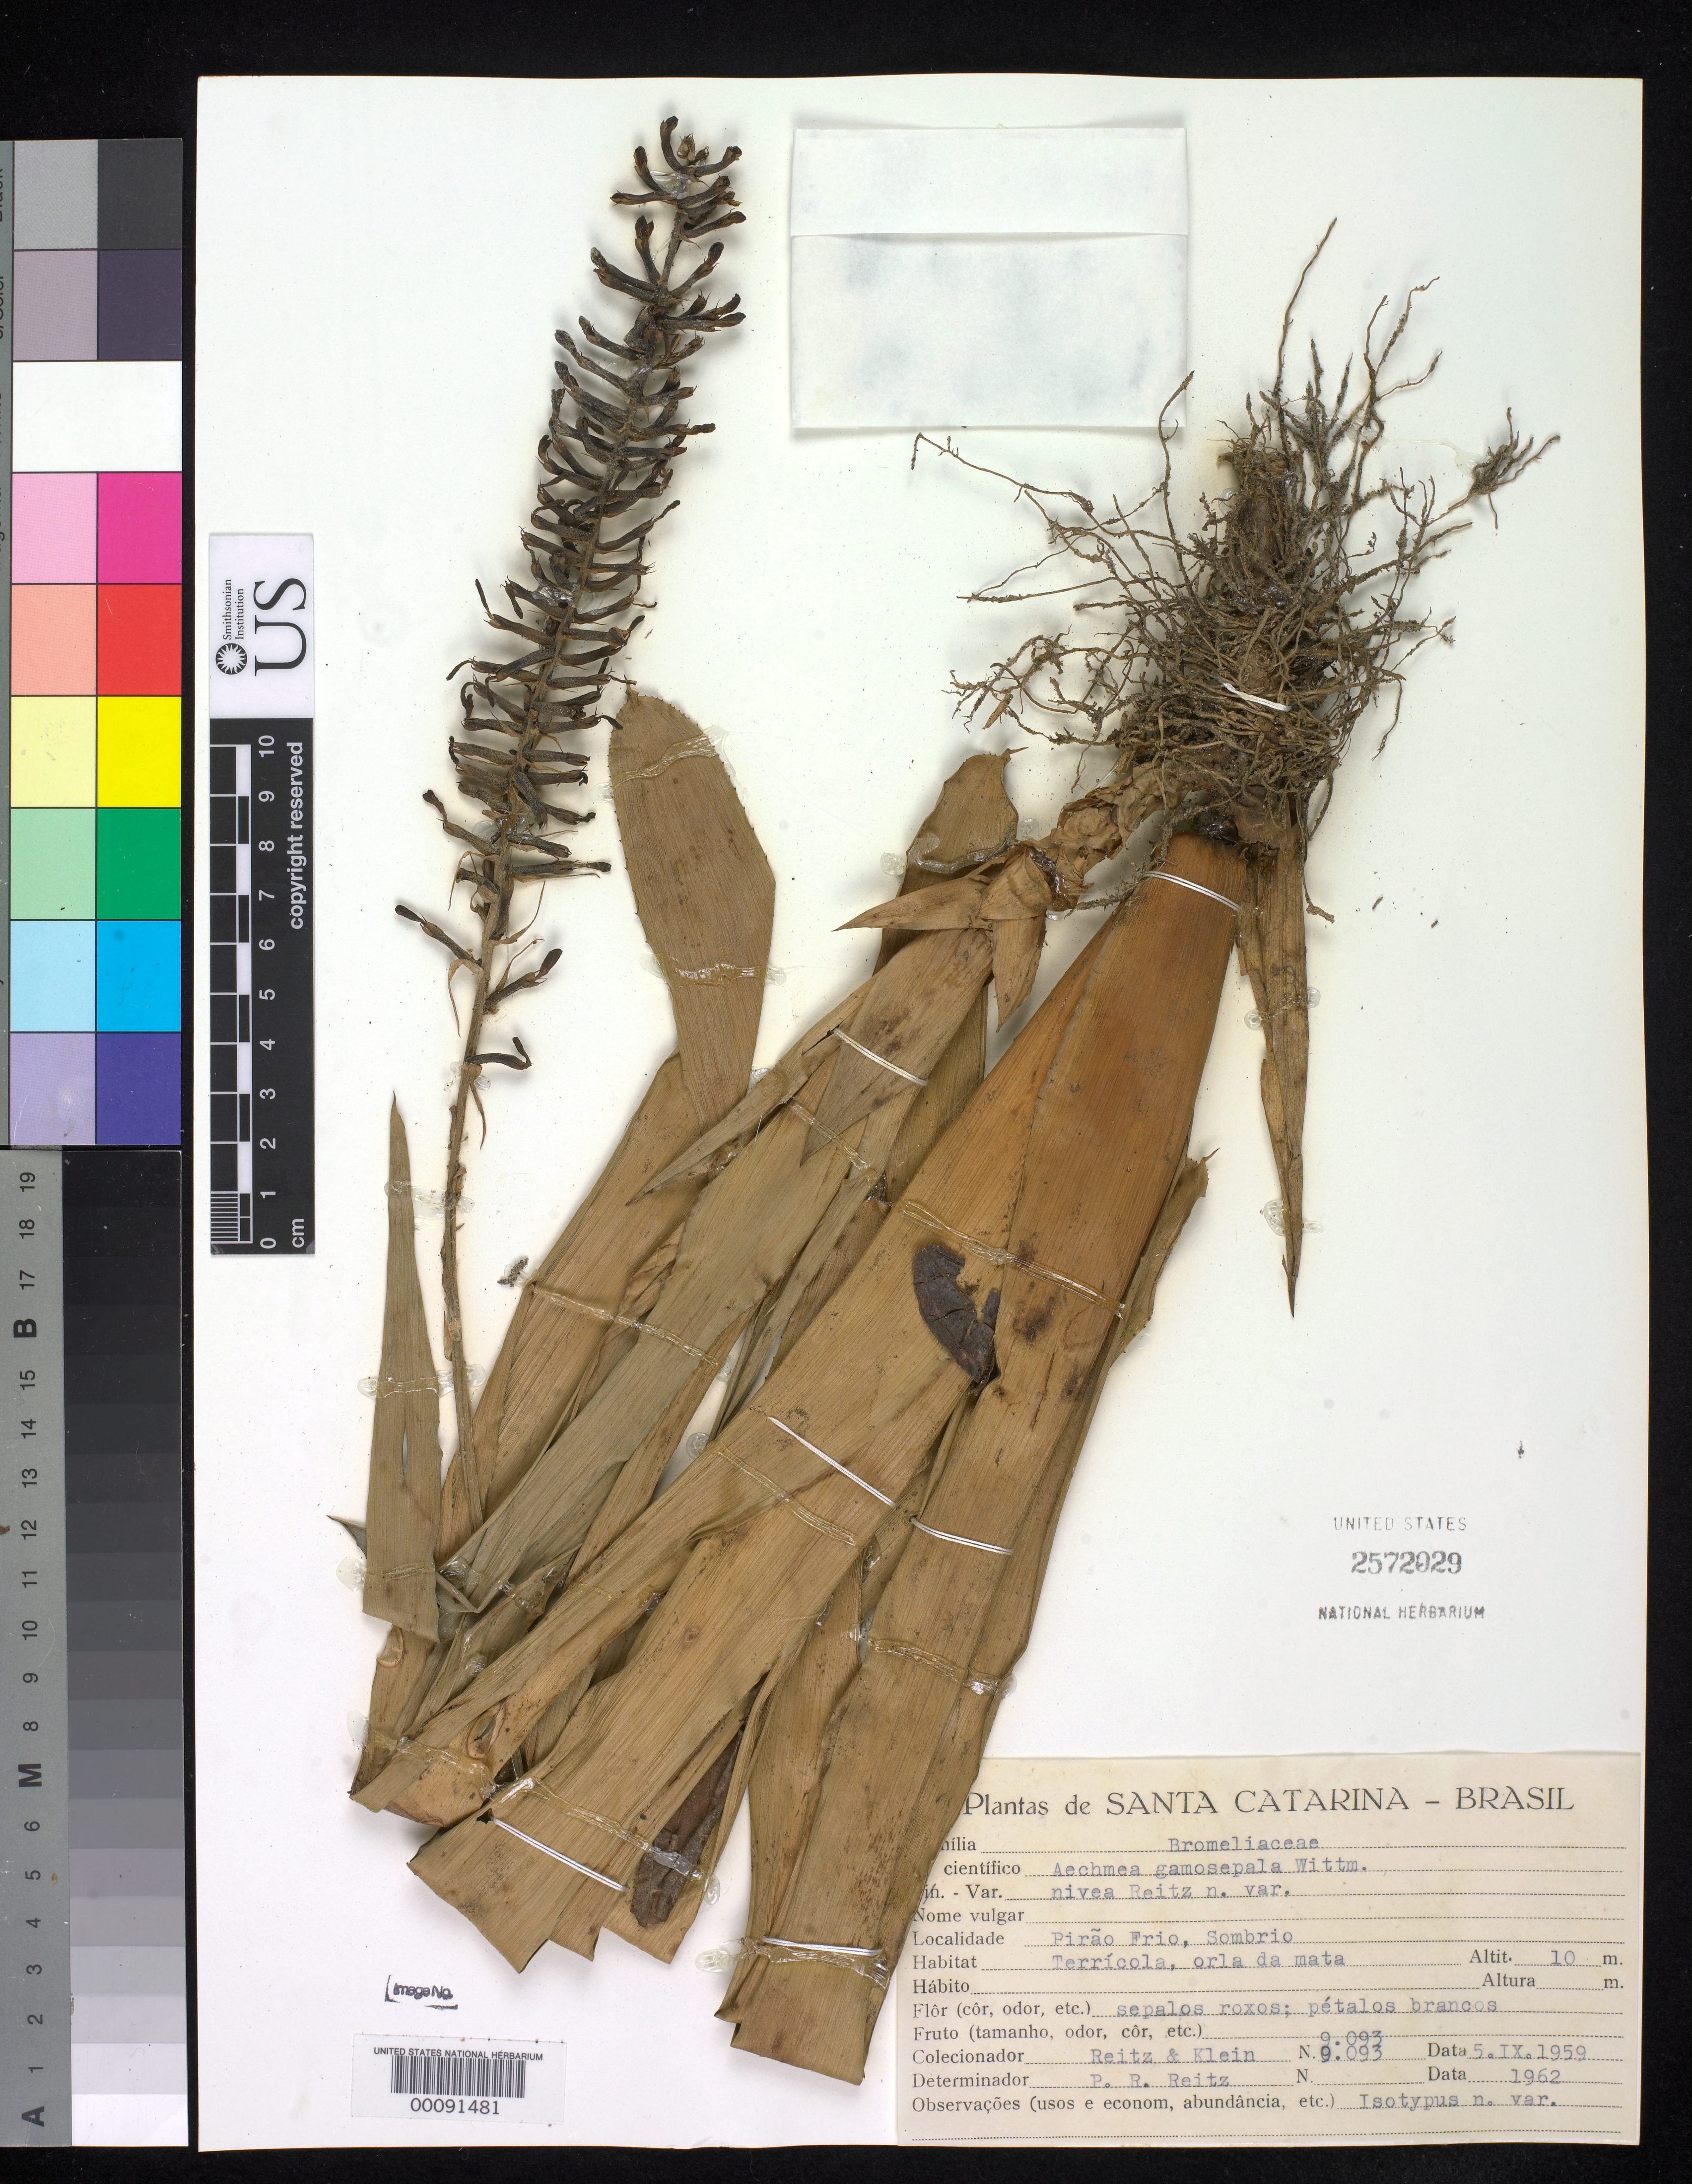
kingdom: Plantae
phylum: Tracheophyta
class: Liliopsida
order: Poales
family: Bromeliaceae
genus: Aechmea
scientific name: Aechmea gamosepala var. nivea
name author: Reitz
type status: Isotype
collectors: R. Reitz & R. M. Klein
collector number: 9093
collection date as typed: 05 Sep 1959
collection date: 1959-09-05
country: Brazil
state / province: Santa Catarina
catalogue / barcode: US 2572029